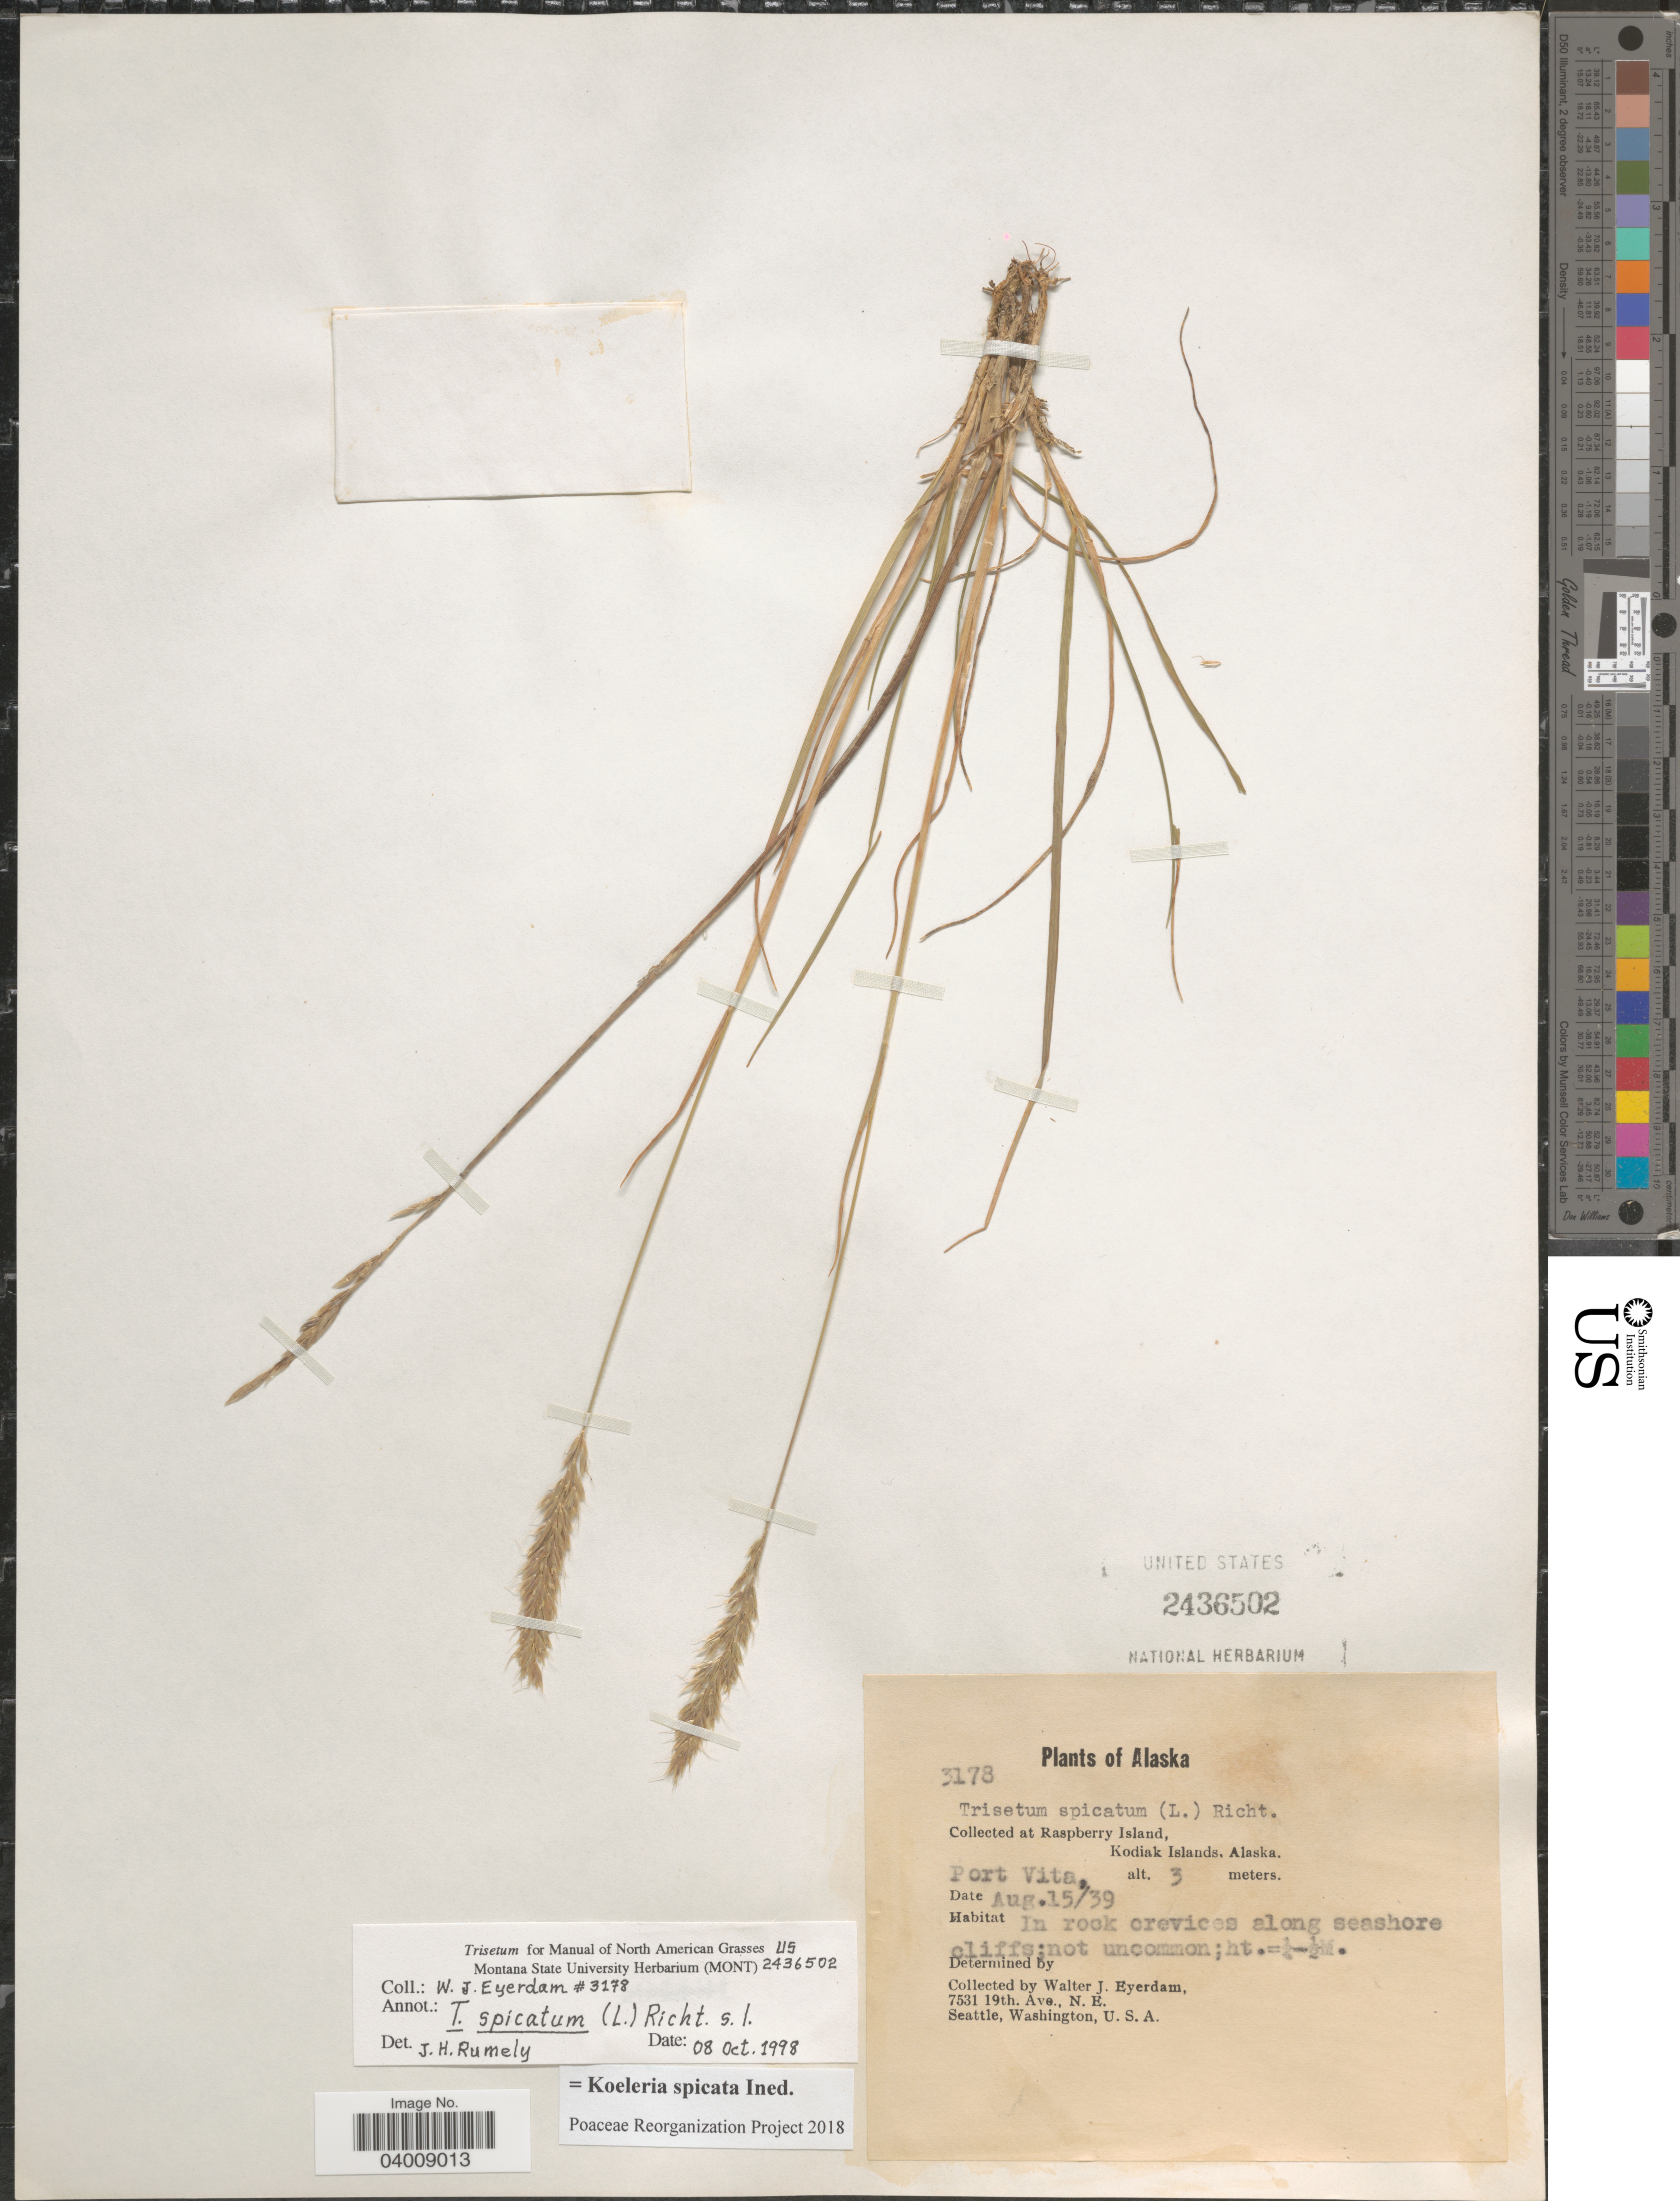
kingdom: Plantae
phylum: Tracheophyta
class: Liliopsida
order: Poales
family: Poaceae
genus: Koeleria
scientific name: Koeleria spicata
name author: (L.) Barberá et al.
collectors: W. J. Eyerdam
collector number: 3178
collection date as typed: Transcribed d/m/y: 15/8/39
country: United States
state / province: Alaska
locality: Raspberry Island, Kodiak Islands. Port Vita.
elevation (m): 3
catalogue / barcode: US 2436502